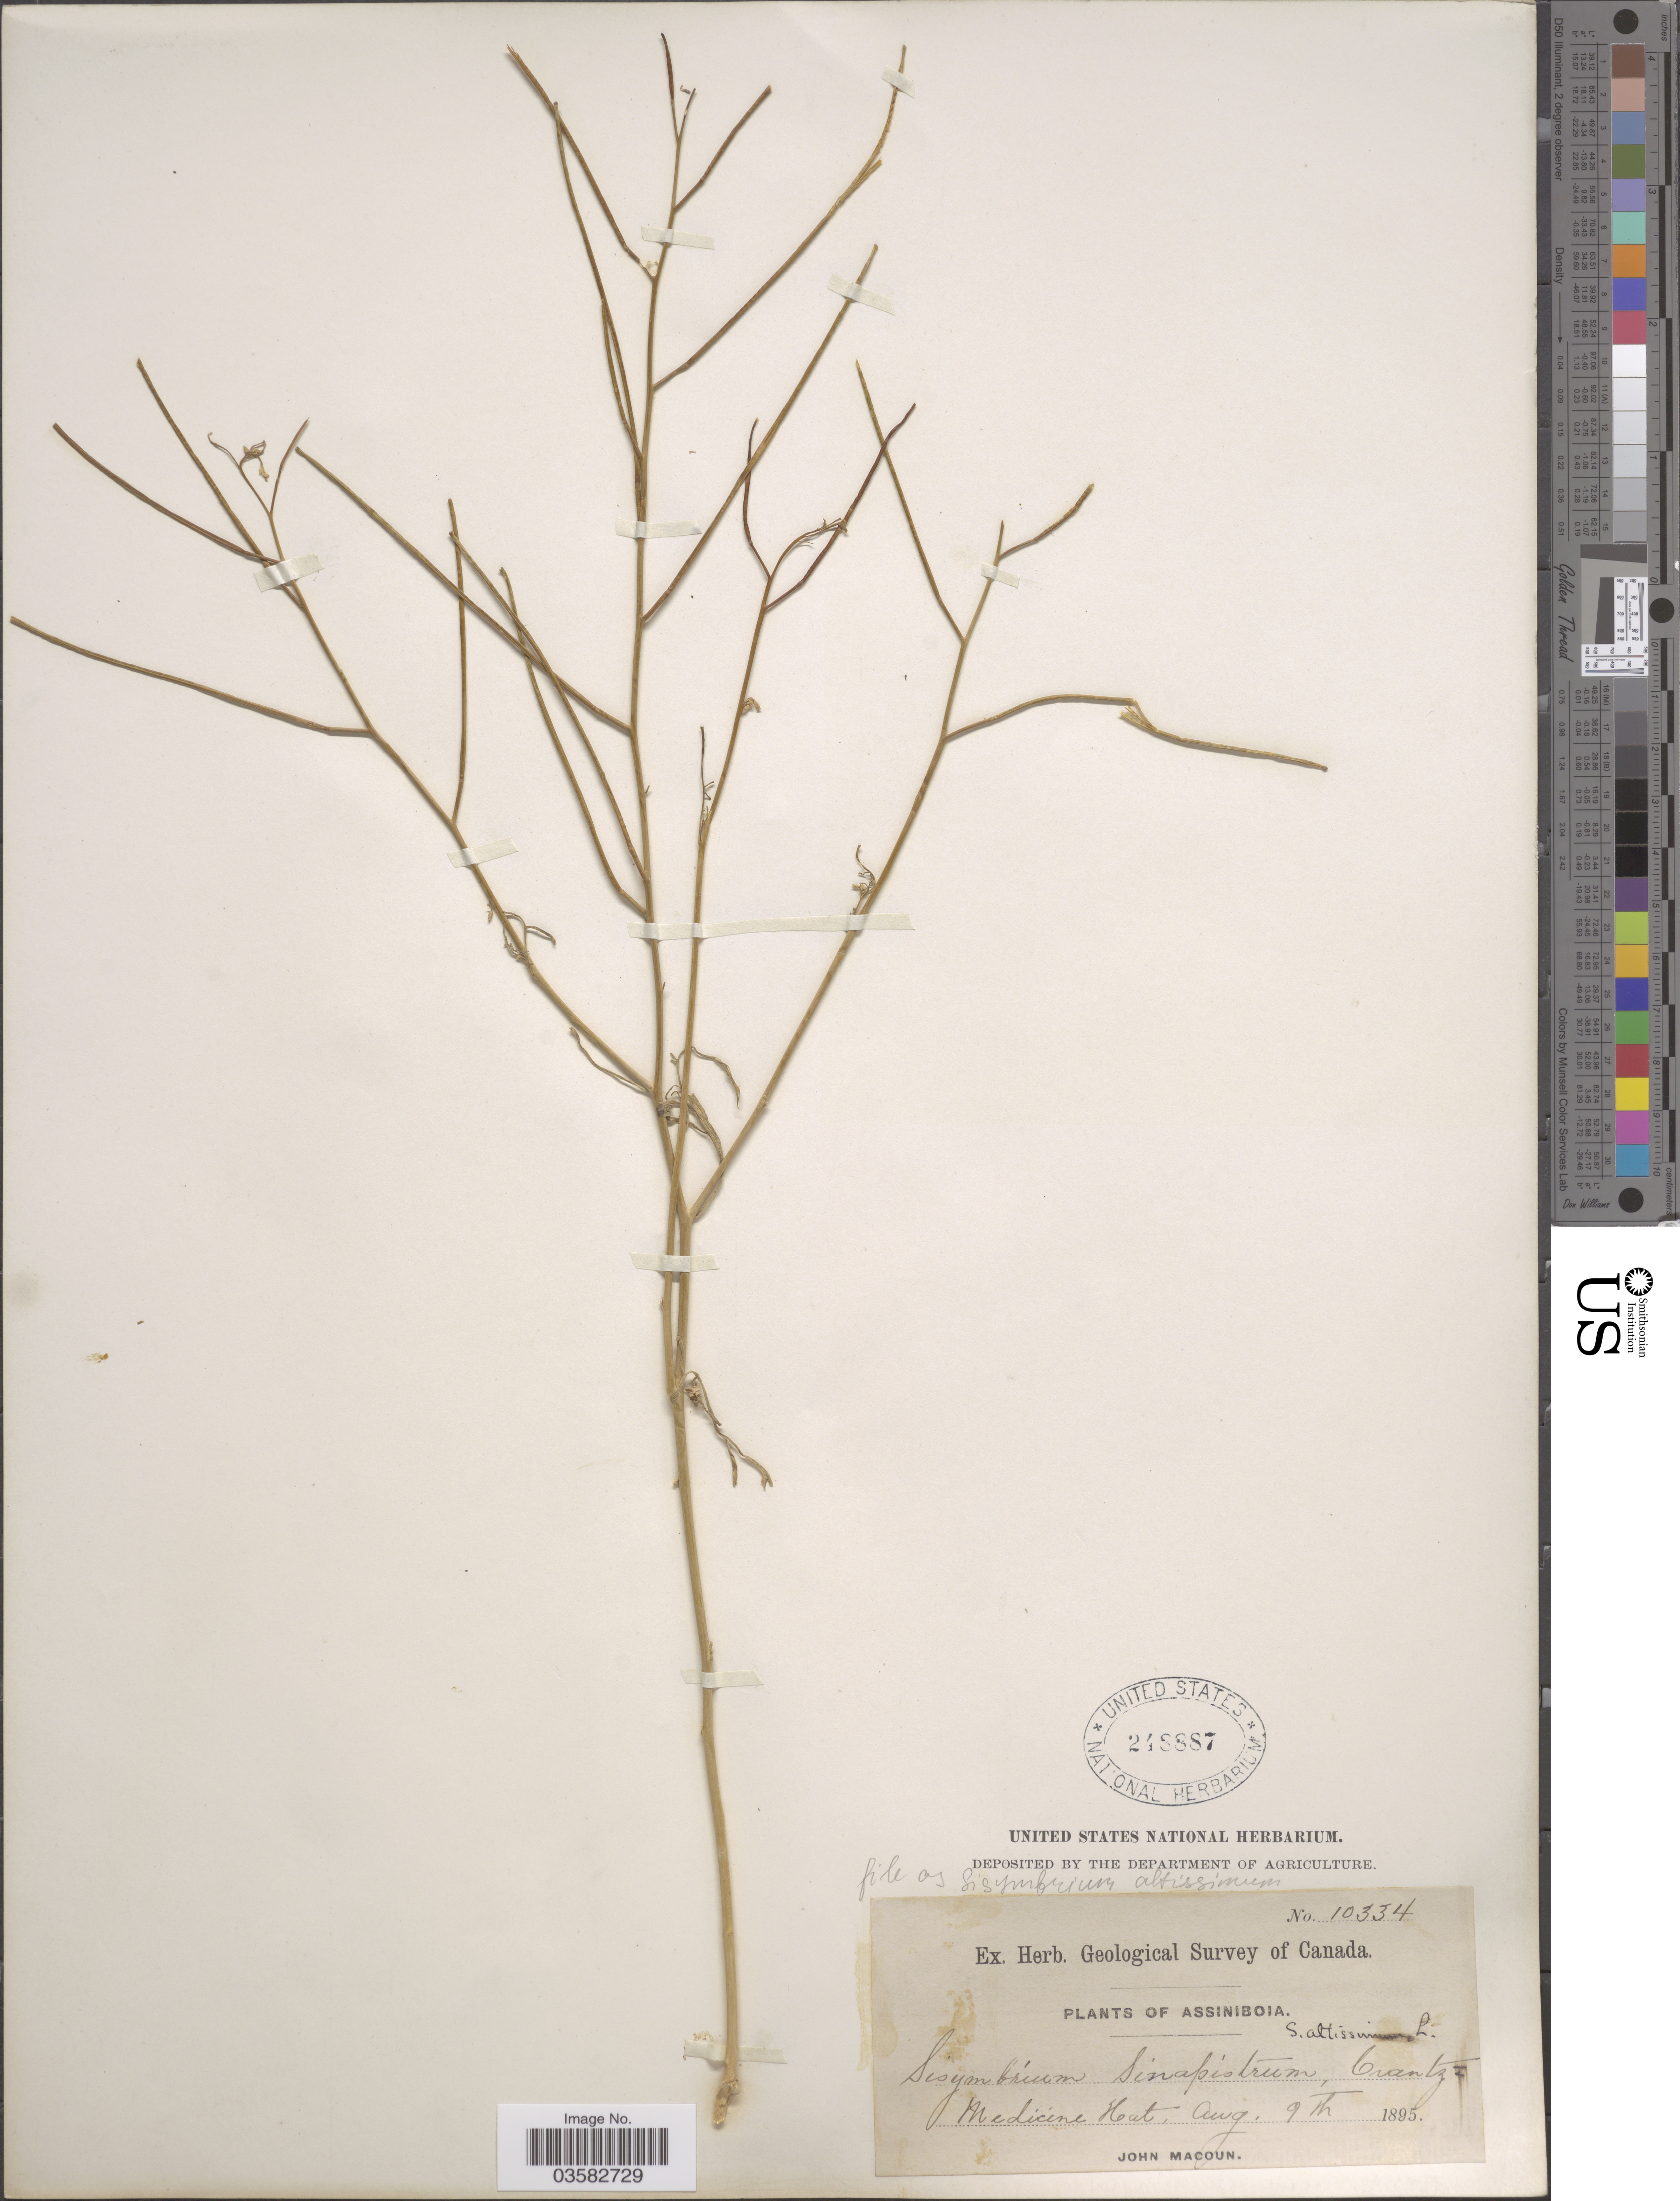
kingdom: Plantae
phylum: Tracheophyta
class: Magnoliopsida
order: Brassicales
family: Brassicaceae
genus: Sisymbrium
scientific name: Sisymbrium altissimum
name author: L.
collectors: J. Macoun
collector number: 10334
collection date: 1895-08-09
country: Canada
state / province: Alberta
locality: Assiniboia. Medicine Hat.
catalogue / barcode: US 248887